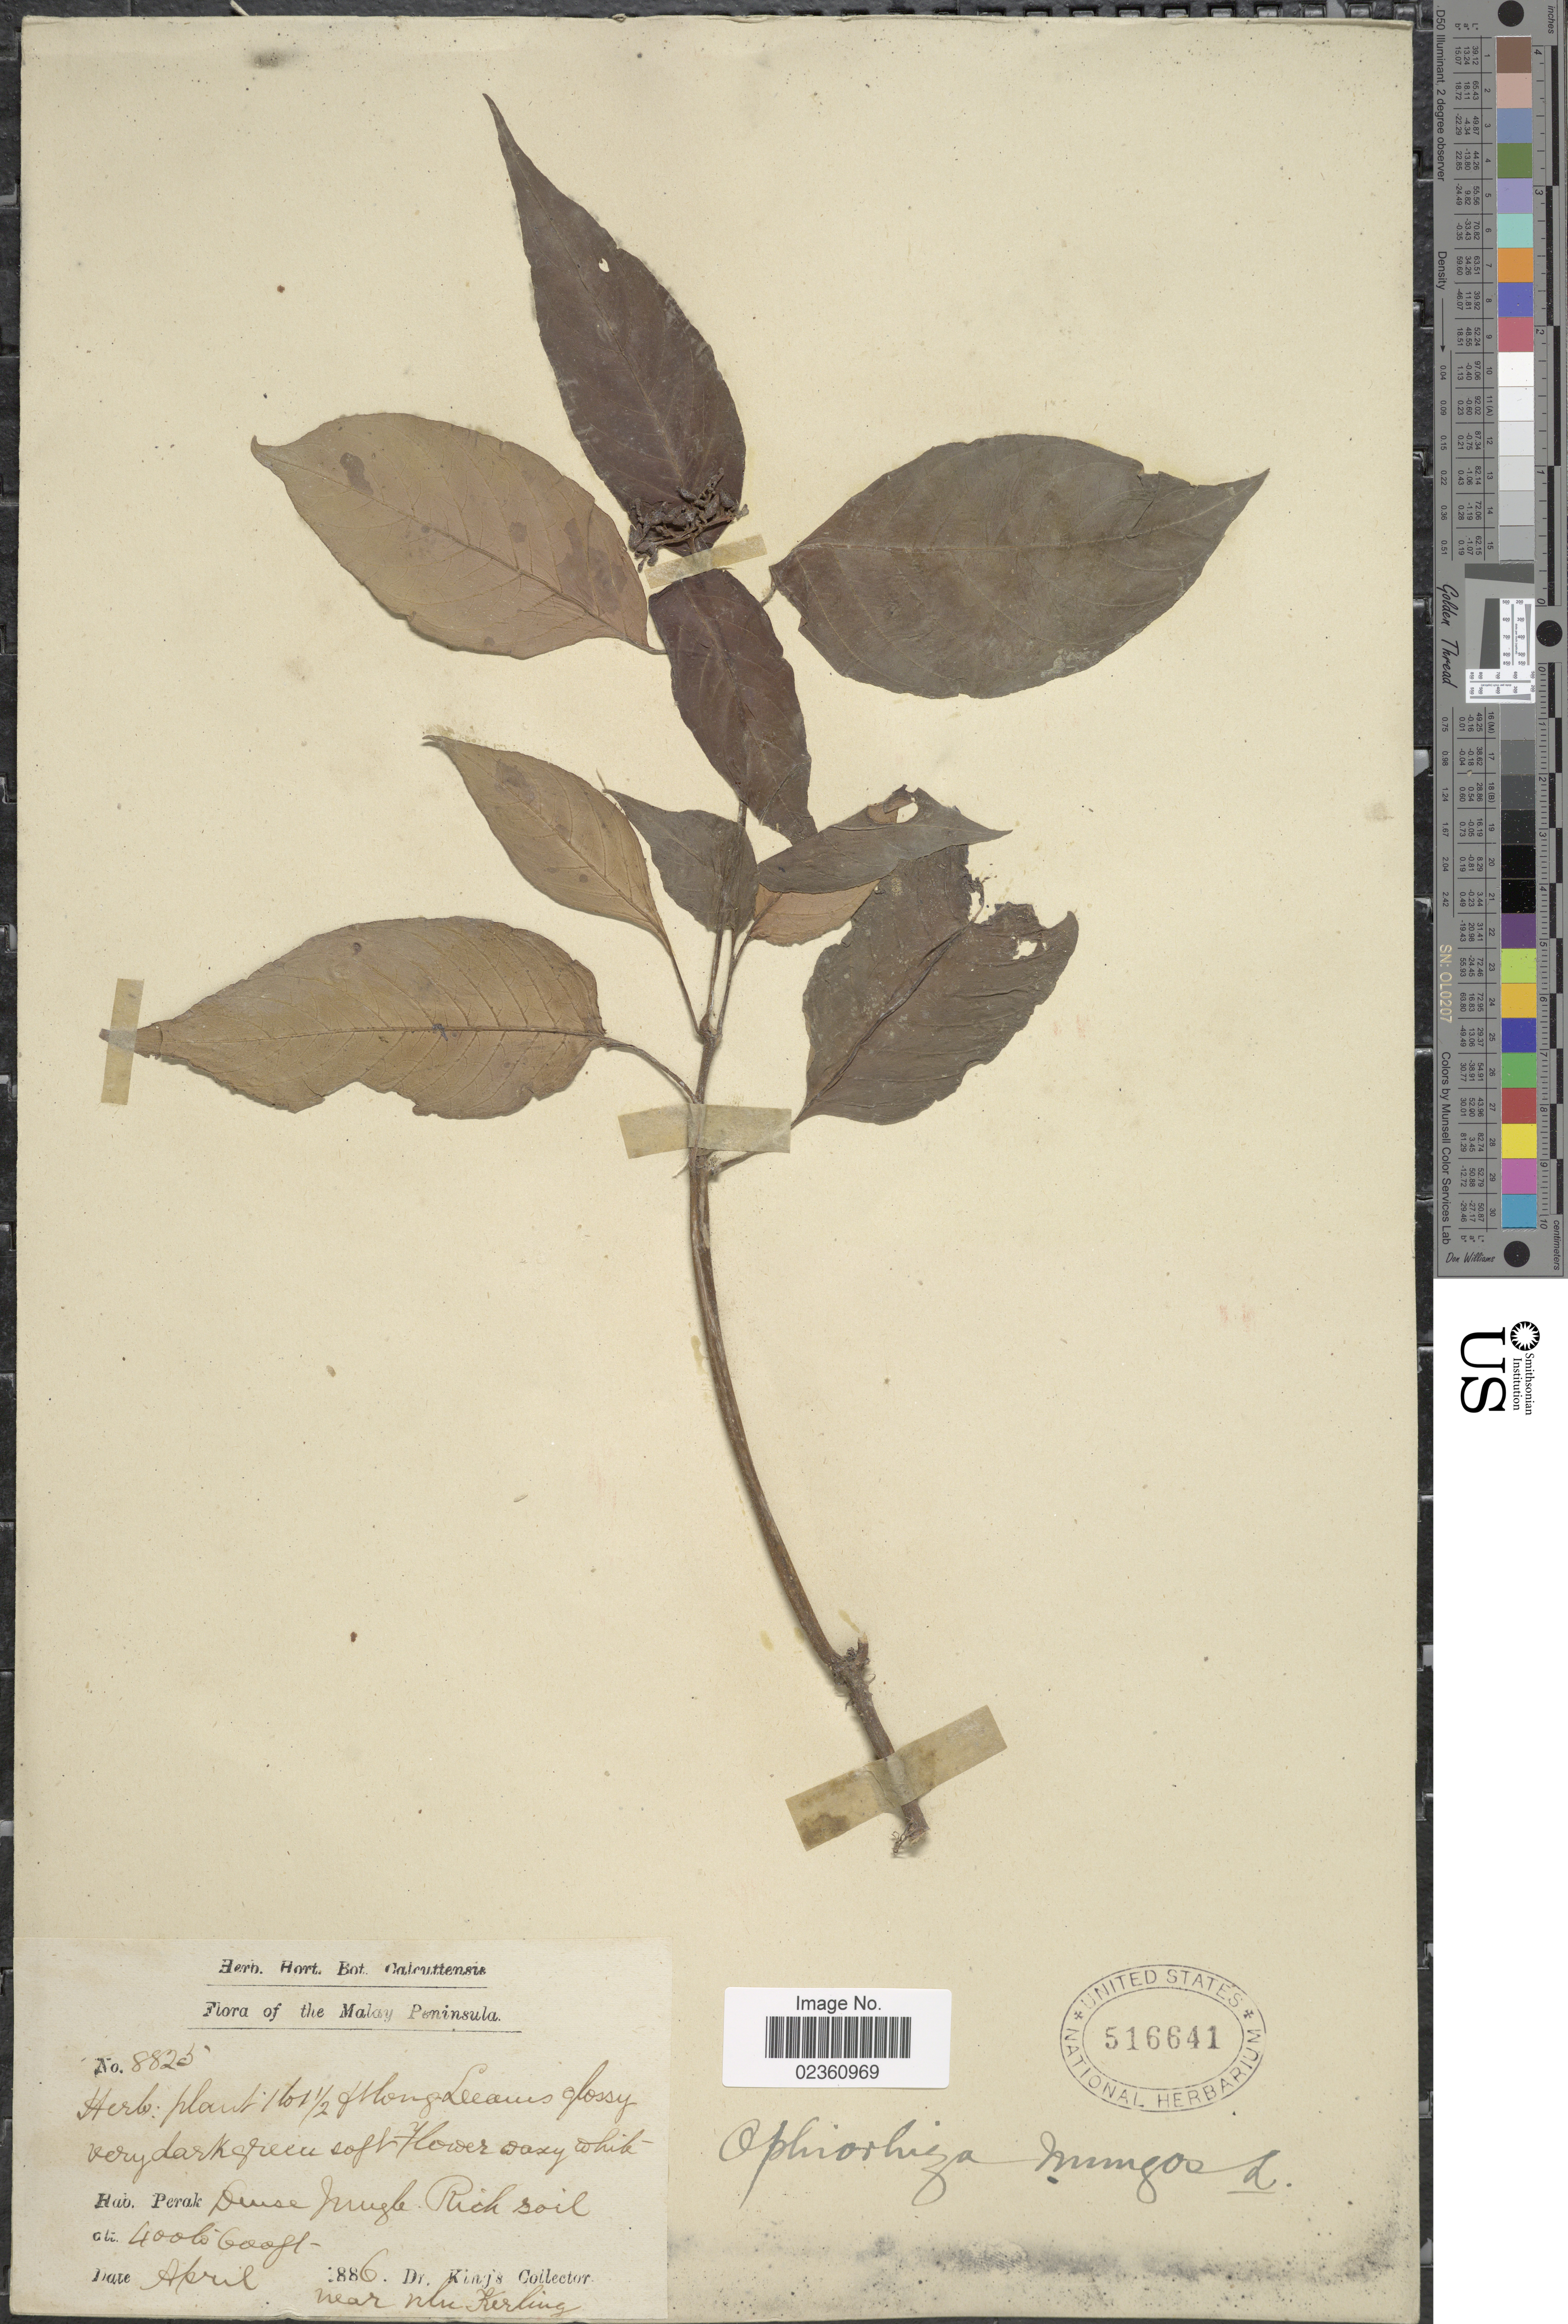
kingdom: Plantae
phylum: Tracheophyta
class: Magnoliopsida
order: Gentianales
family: Rubiaceae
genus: Ophiorrhiza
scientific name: Ophiorrhiza mungos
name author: L.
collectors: Dr. King's collector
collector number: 8825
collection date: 1886-04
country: Malaysia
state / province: Perak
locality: Malay Peninsula, Dense jungle Rich soil, near [illegible text] Kerling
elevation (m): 122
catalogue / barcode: US 516641